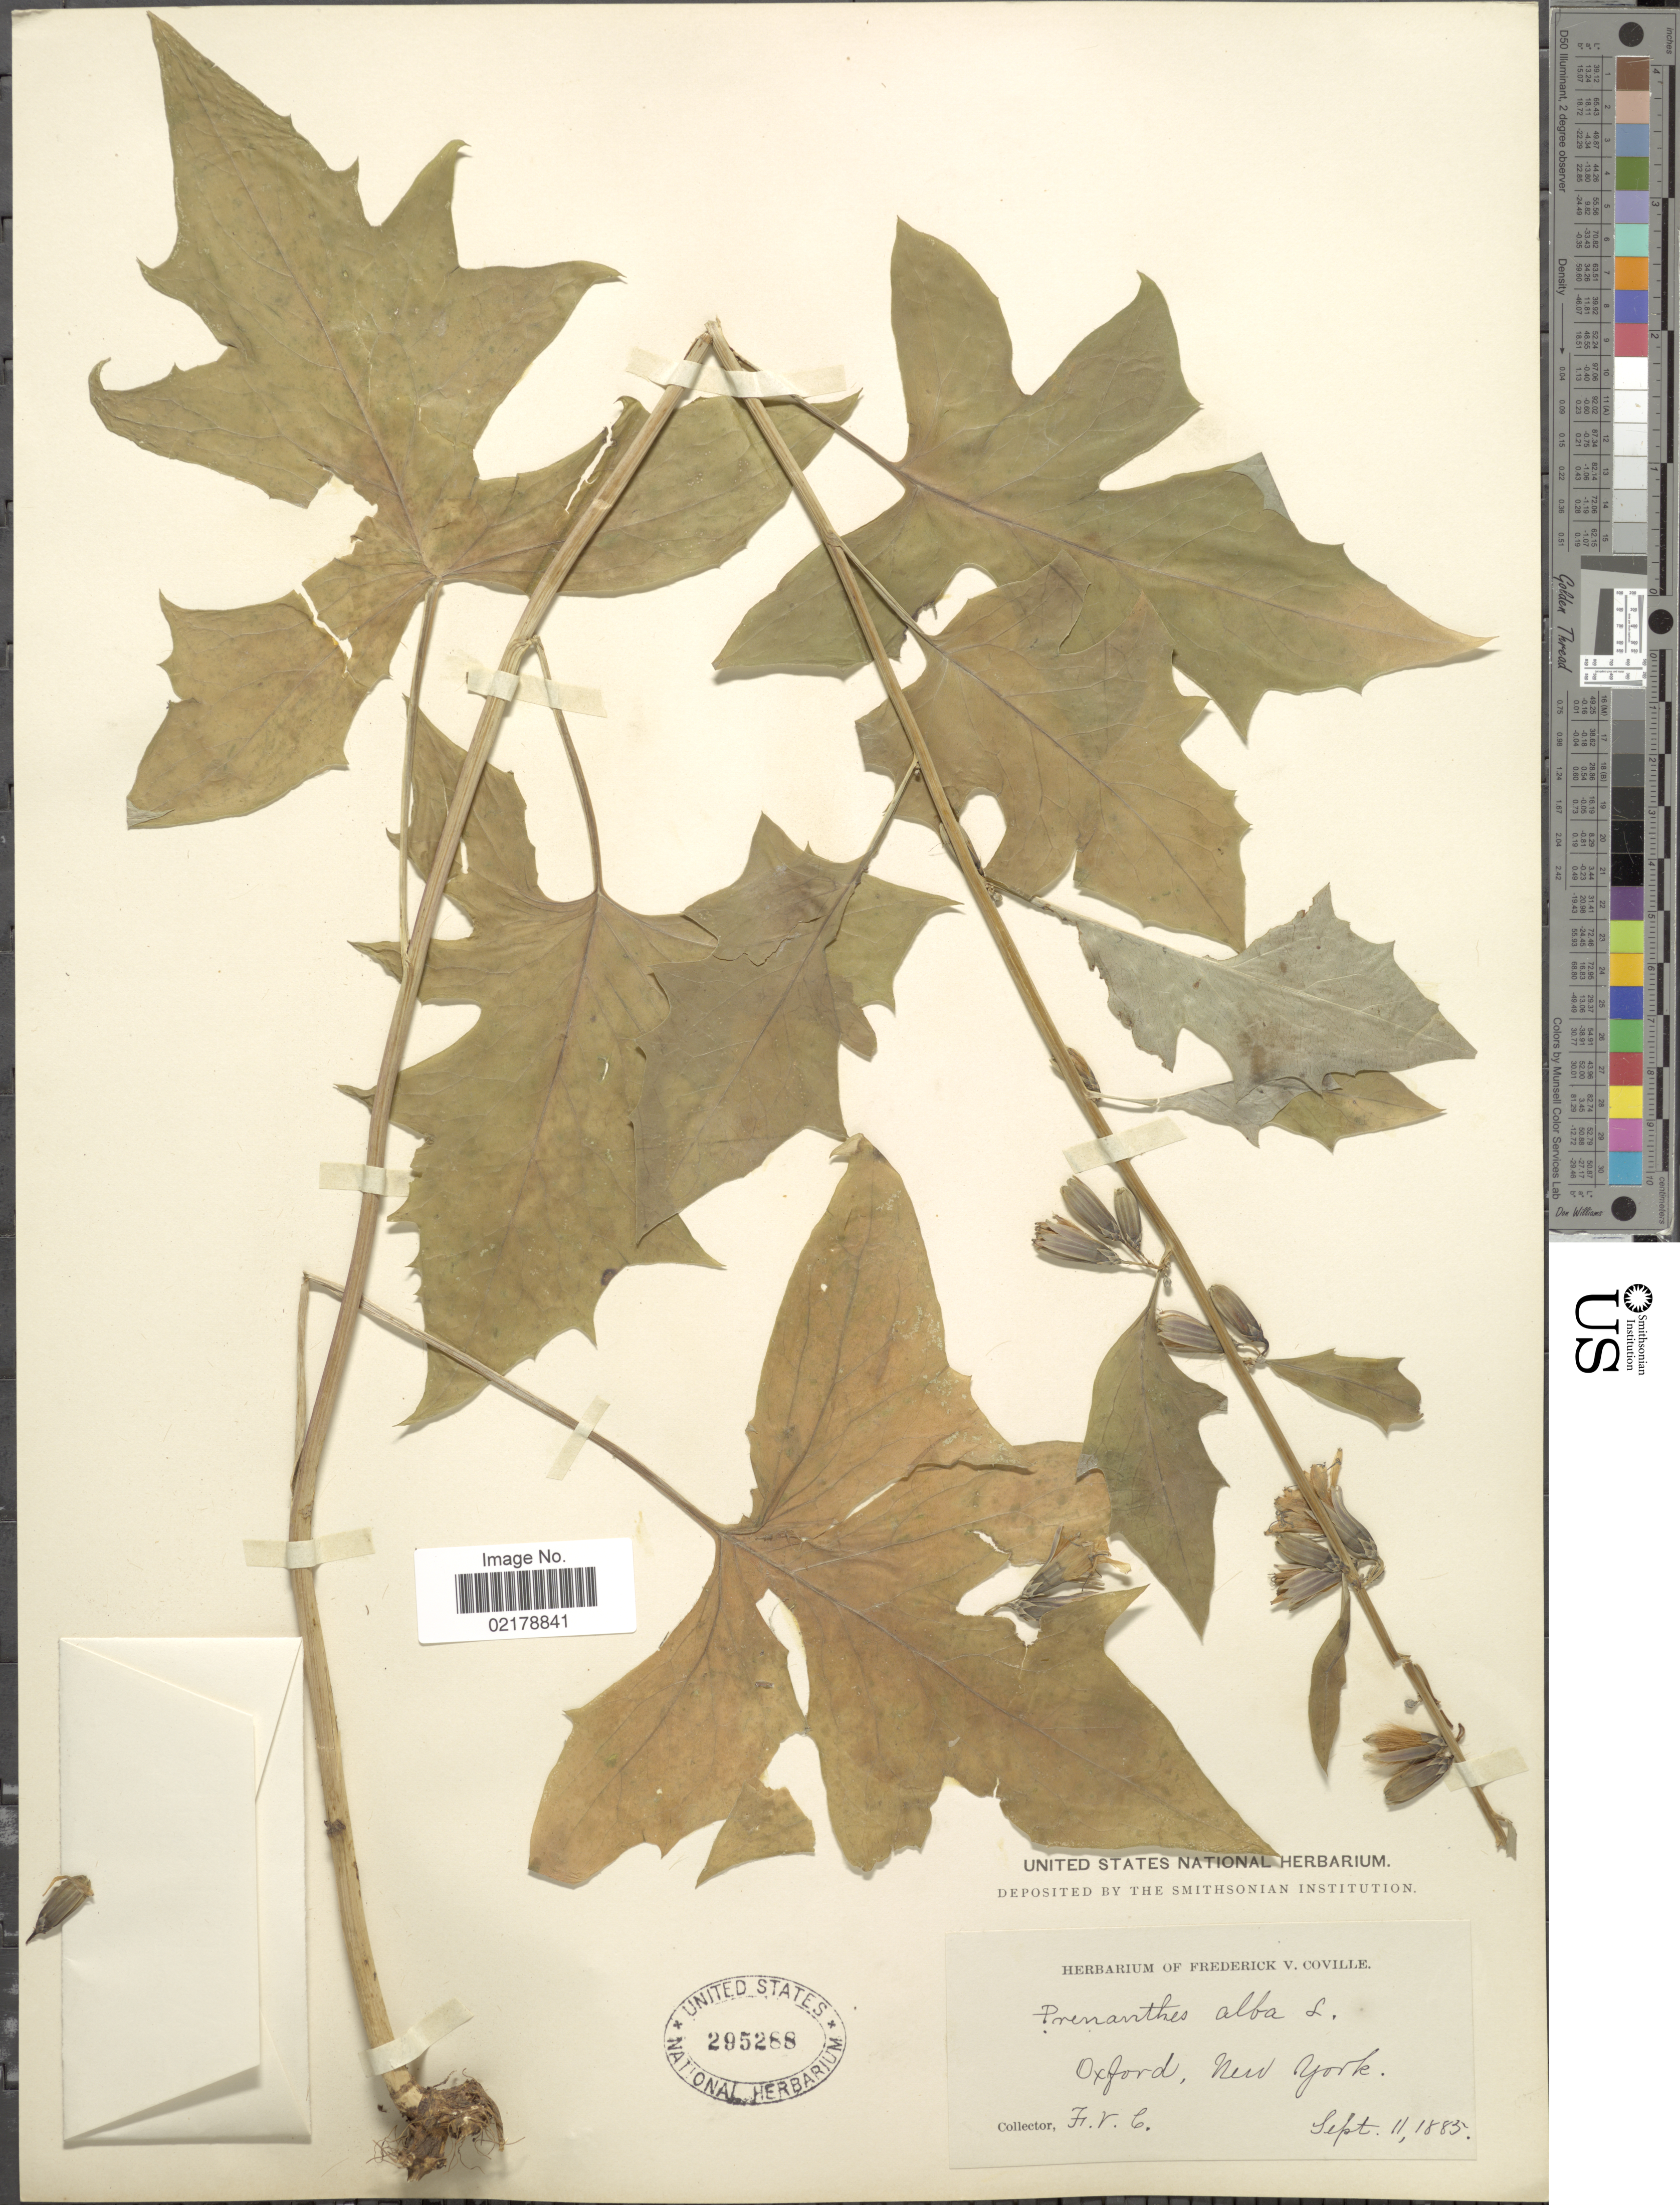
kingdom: Plantae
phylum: Tracheophyta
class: Magnoliopsida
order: Asterales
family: Asteraceae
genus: Nabalus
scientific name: Nabalus albus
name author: (L.) Hook.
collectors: F. V. Coville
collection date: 1885-09-11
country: United States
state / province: New York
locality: Oxford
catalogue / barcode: US 295288